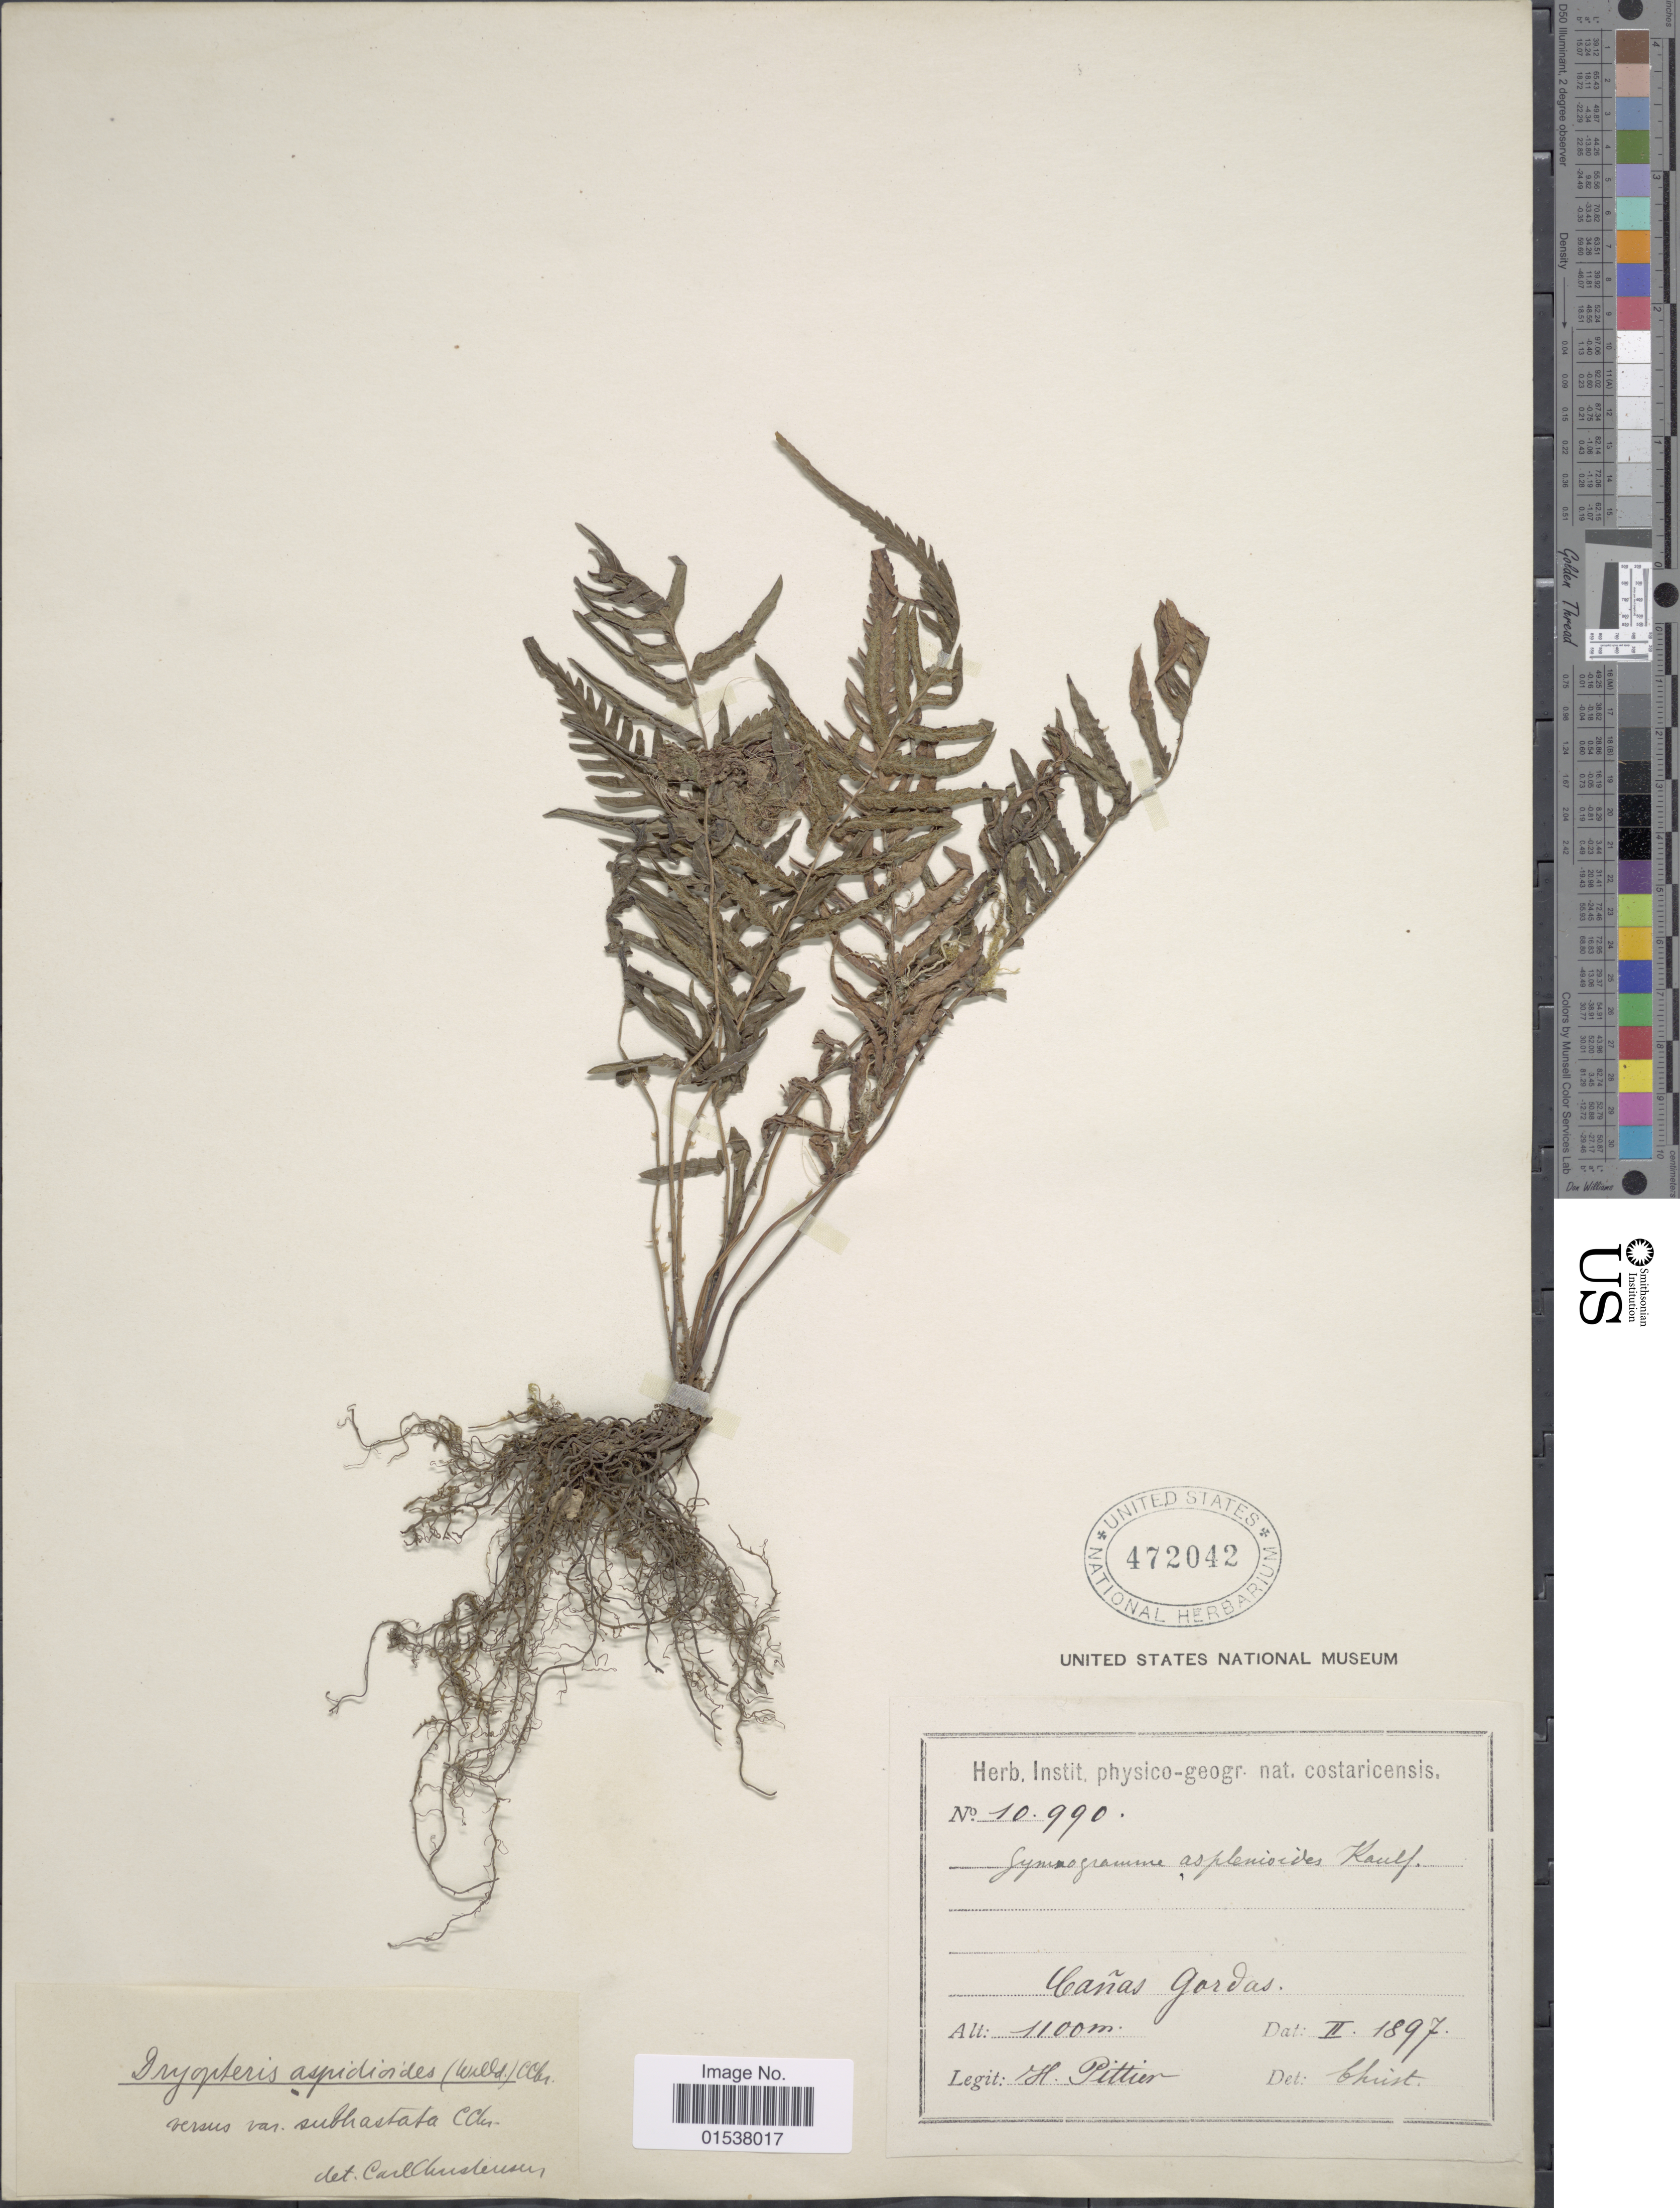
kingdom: Plantae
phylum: Tracheophyta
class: Polypodiopsida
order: Polypodiales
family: Thelypteridaceae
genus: Amauropelta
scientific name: Amauropelta aspidioides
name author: (Willd.) Pic. Serm.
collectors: H. F. Pittier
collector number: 10990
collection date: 1897-02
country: Colombia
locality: Canas Gordas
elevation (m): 1100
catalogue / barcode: US 472042